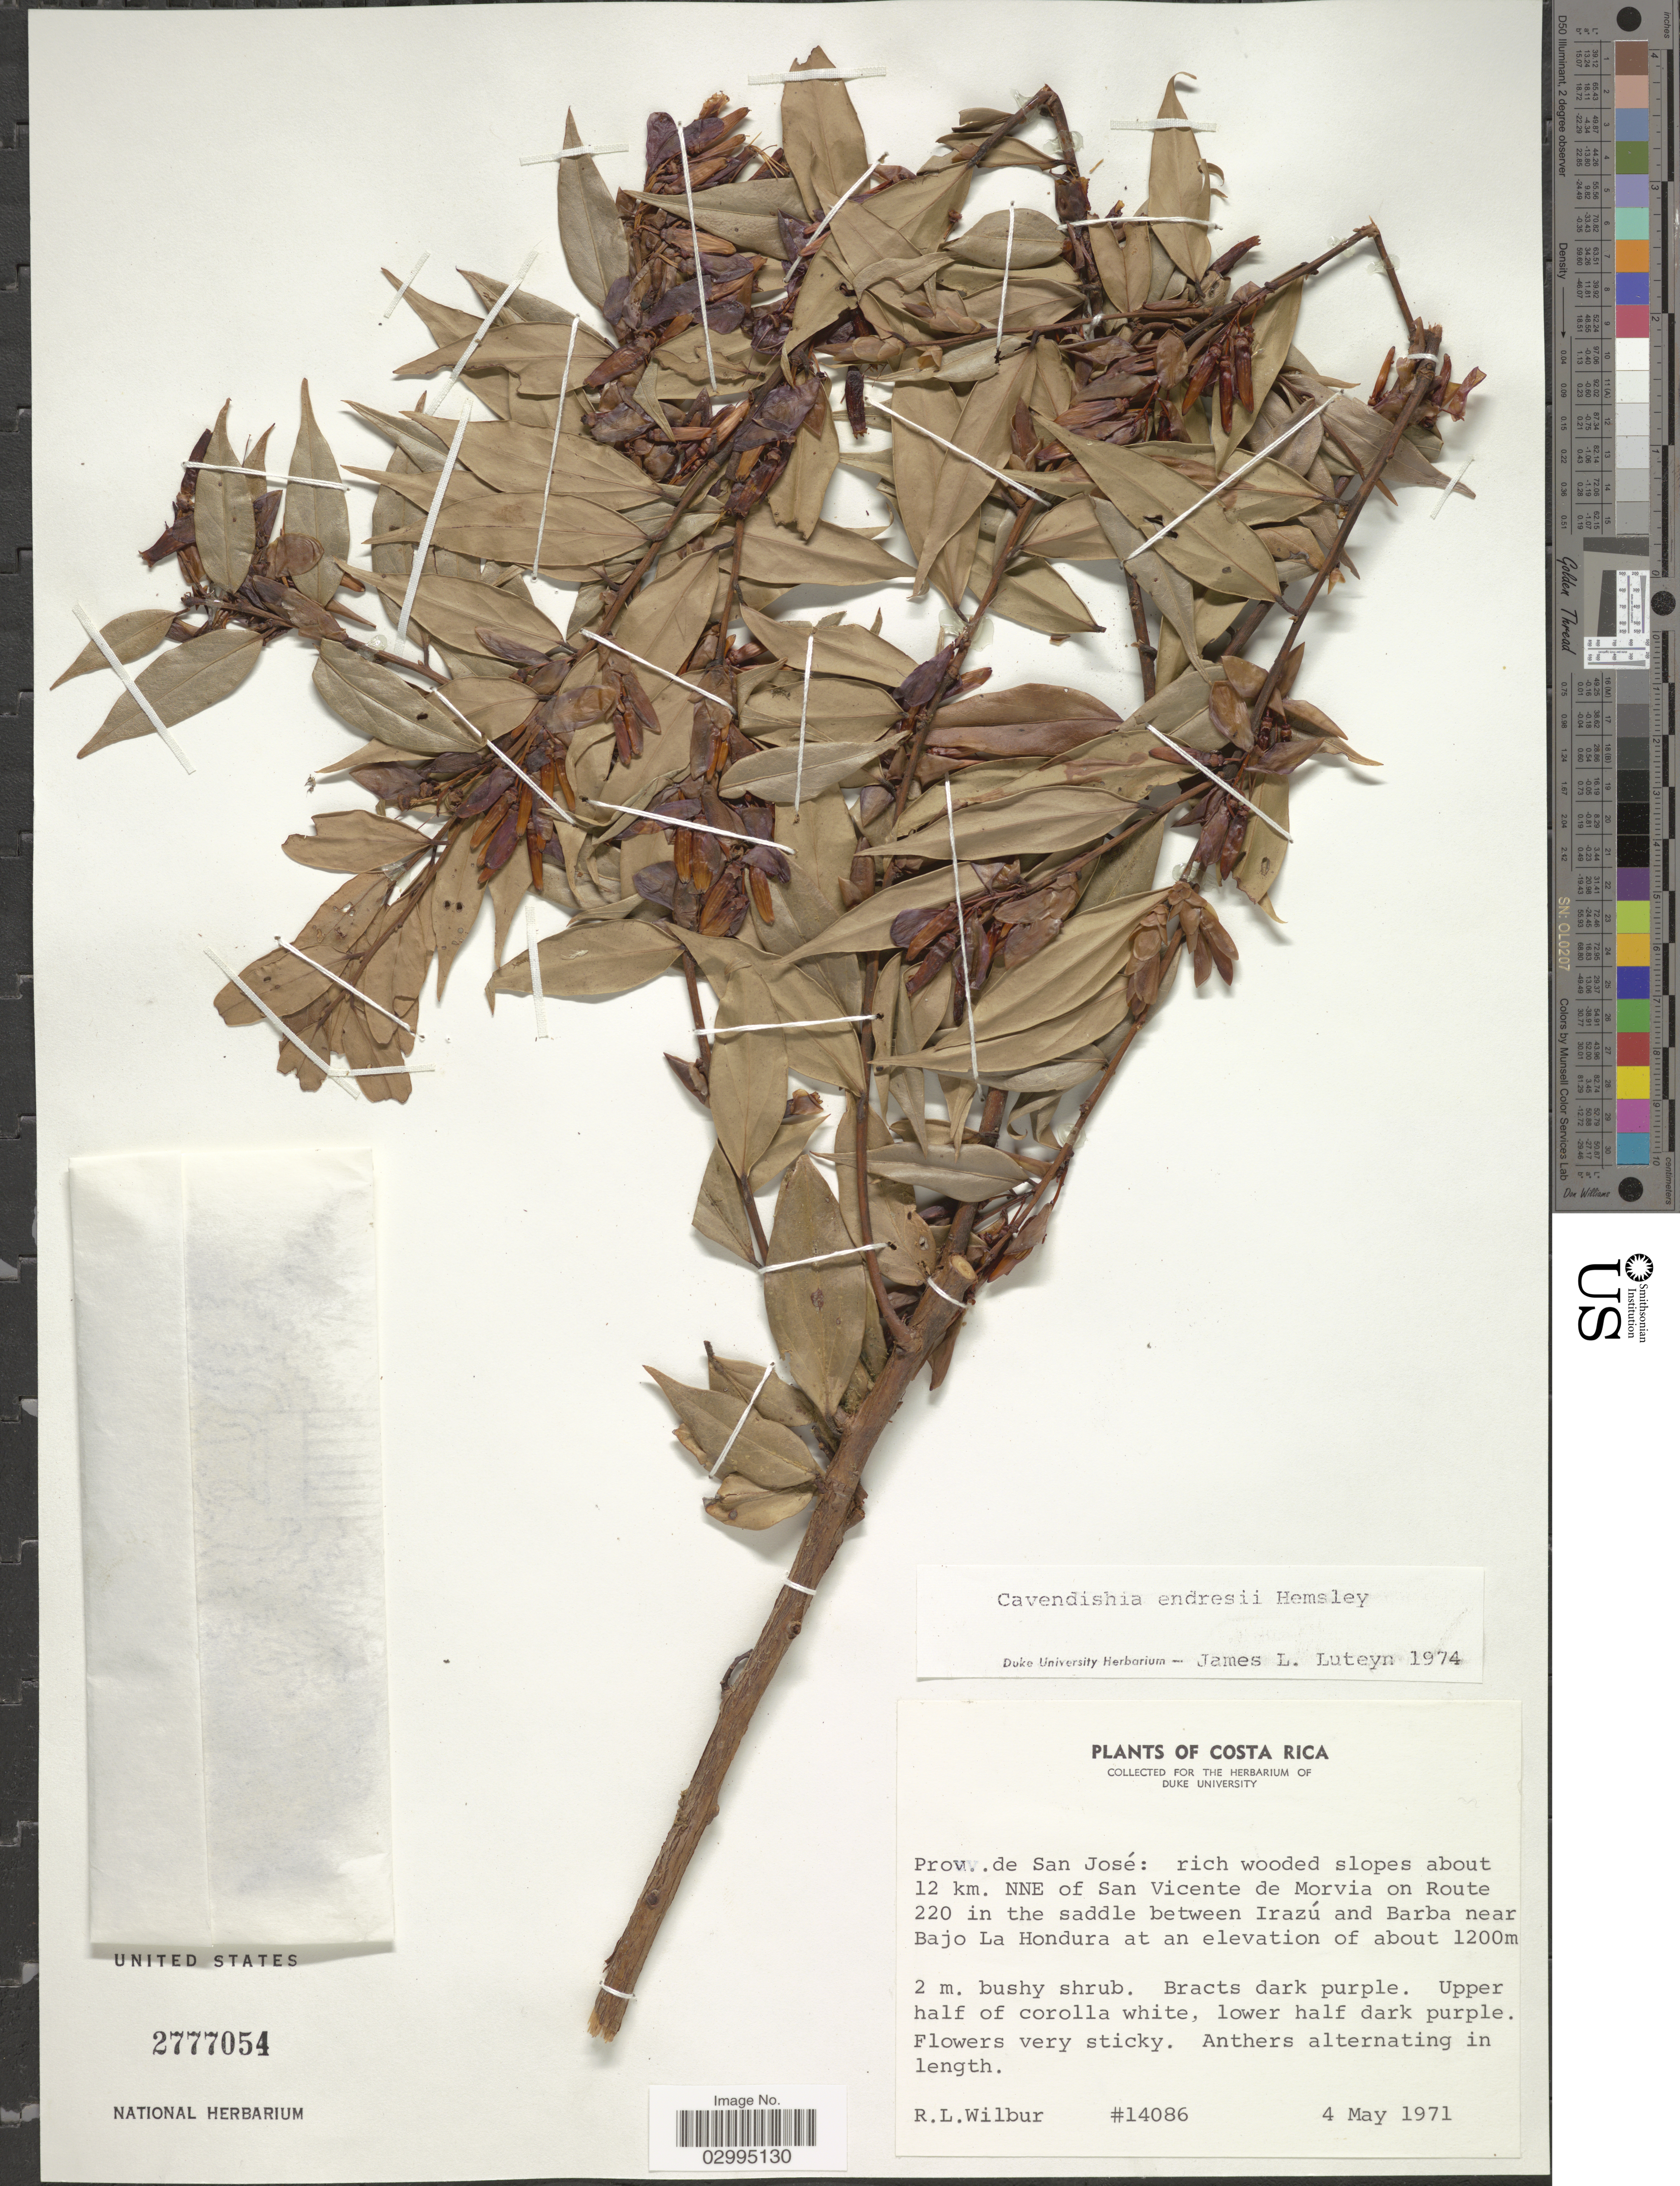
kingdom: Plantae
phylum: Tracheophyta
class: Magnoliopsida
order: Ericales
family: Ericaceae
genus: Cavendishia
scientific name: Cavendishia endresii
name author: Hemsl.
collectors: R. L. Wilbur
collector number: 14086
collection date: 1971-05-04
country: Costa Rica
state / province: San José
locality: Prov. de San José: rich wooded slopes about 12 km. NNE of San Vicente de Morvia on Route 220 in the saddle between Irazú and Barba near Bajo La Hondura.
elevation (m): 1200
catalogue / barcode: US 2777054